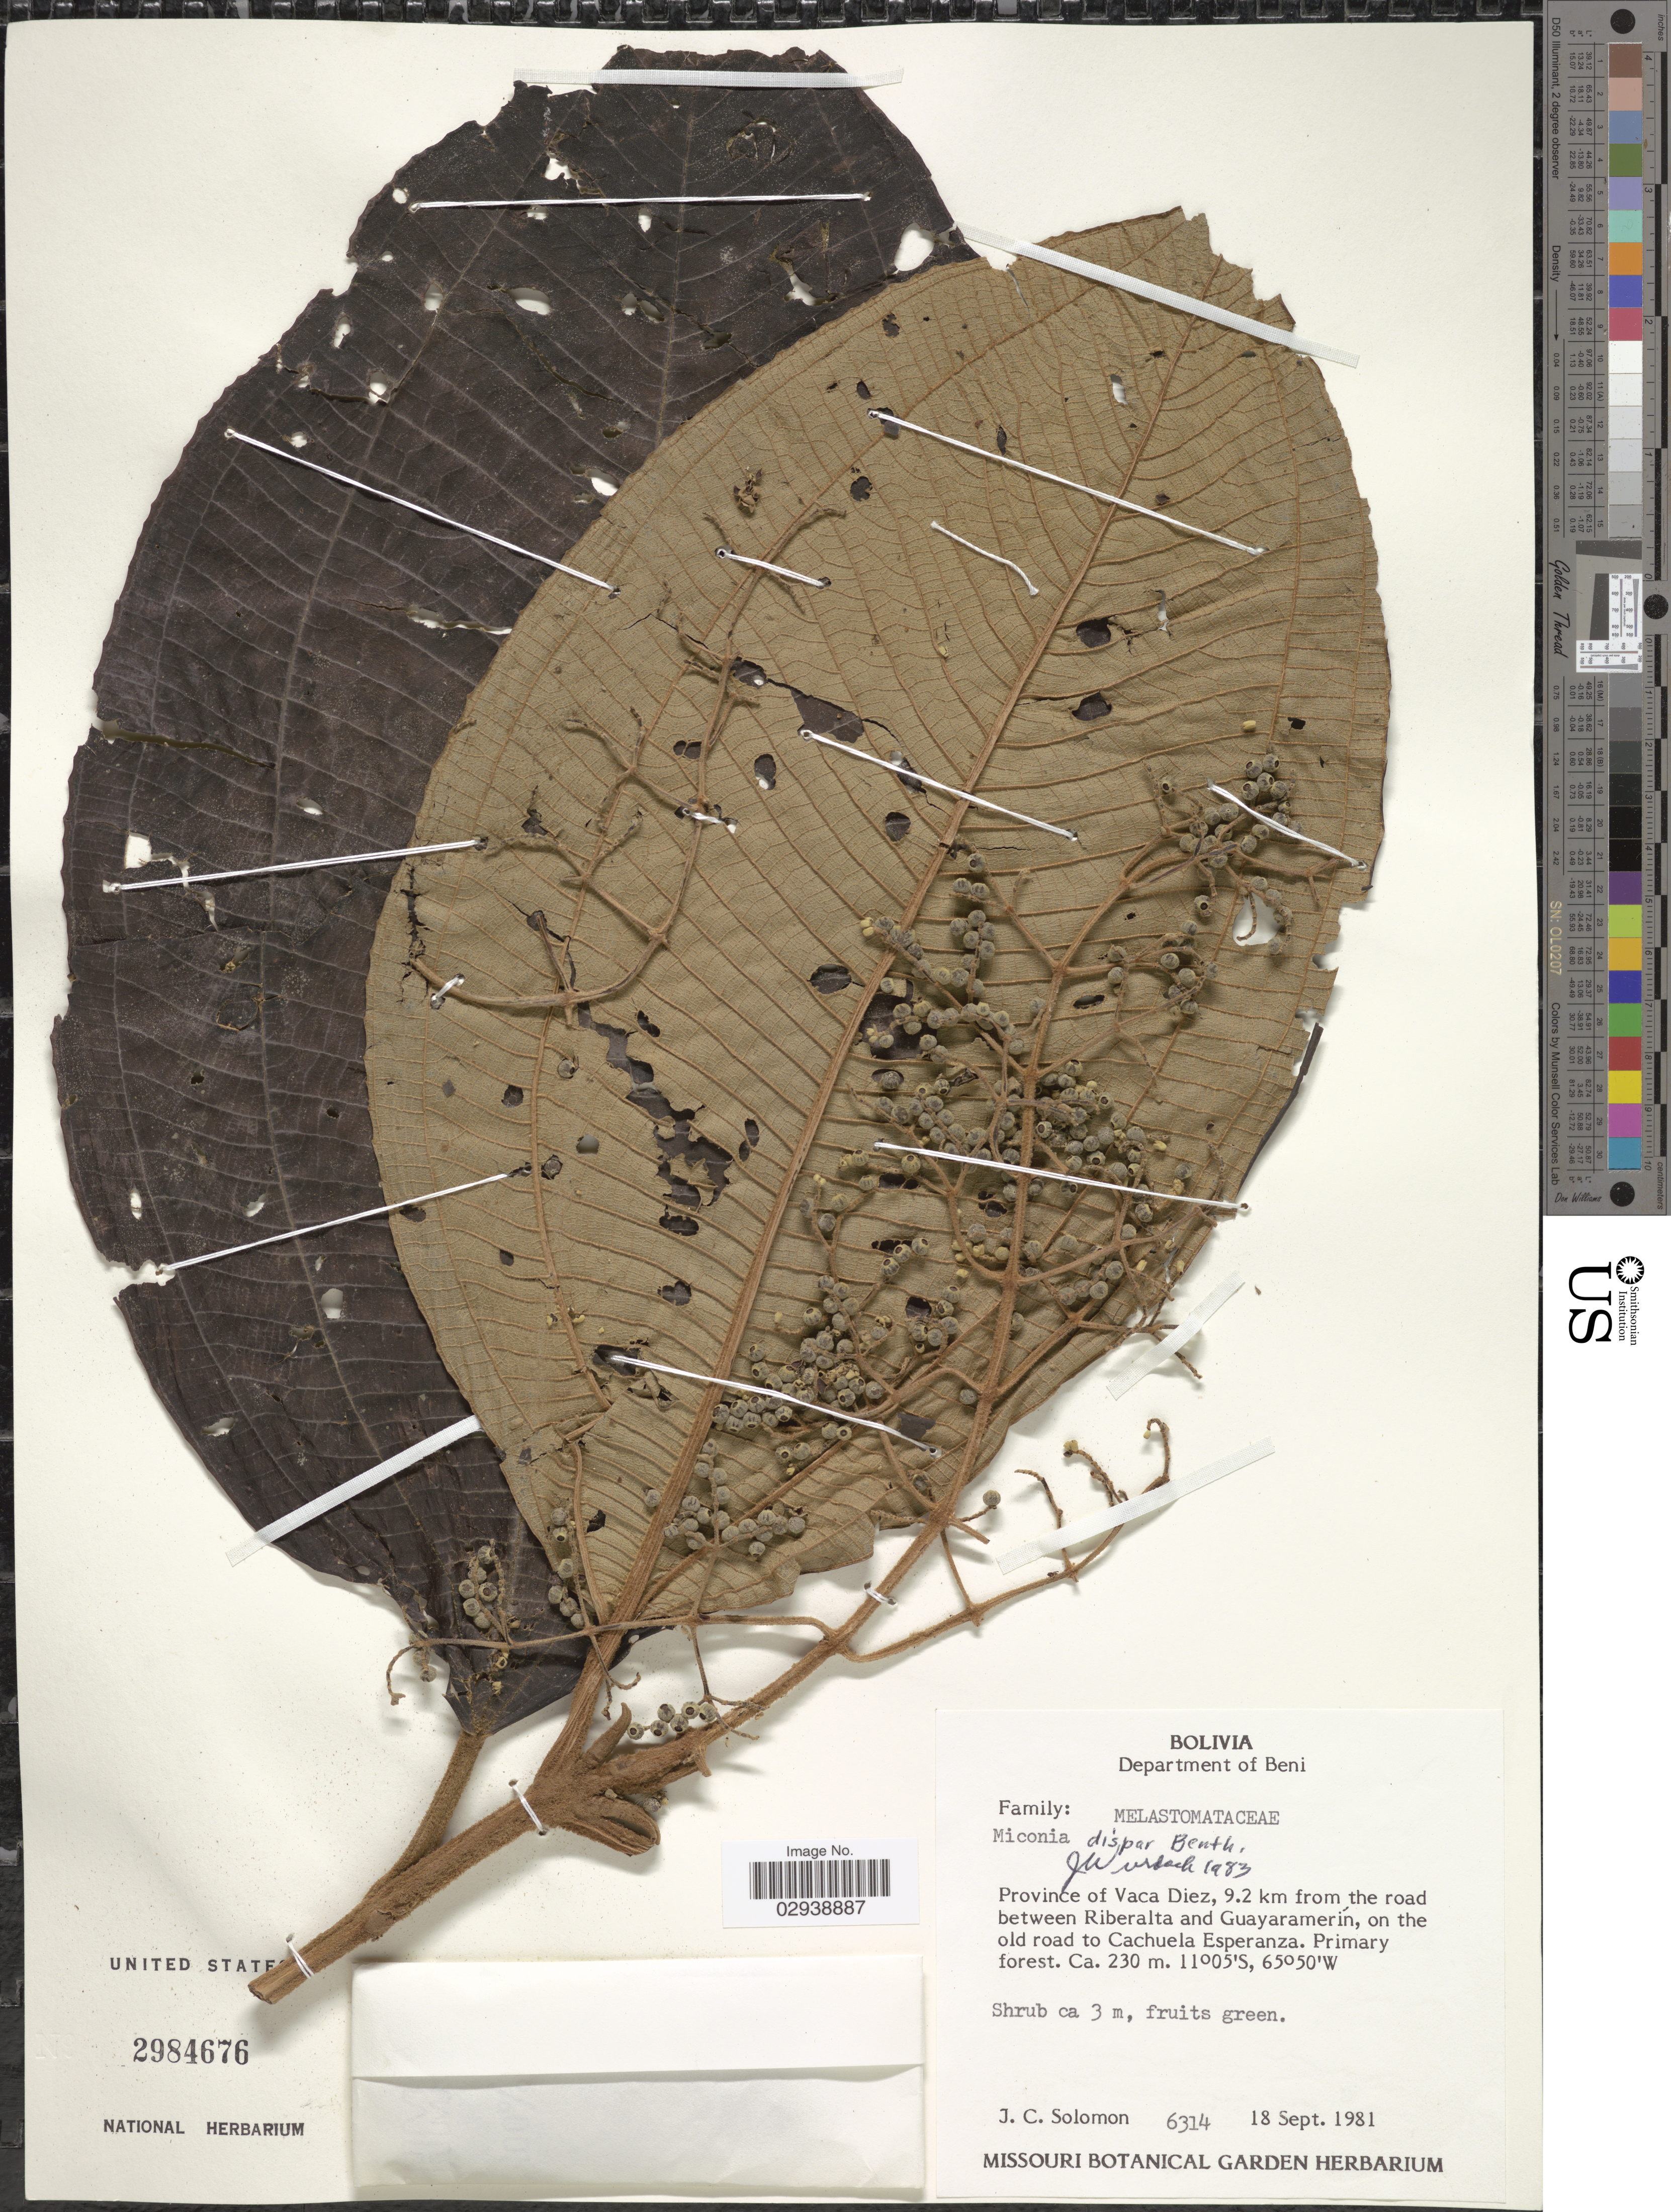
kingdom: Plantae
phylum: Tracheophyta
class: Magnoliopsida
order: Myrtales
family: Melastomataceae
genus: Miconia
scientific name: Miconia dispar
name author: Benth.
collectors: J. C. Solomon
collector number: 6314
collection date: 1981-09-18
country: Bolivia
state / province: Beni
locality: Departmento of Beni, Province of Vaca Diez, 9.2 km from the road between Riberalta and Guayaramerín, on the old road to Cachuela Esperanza.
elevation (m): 230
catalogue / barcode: US 2984676